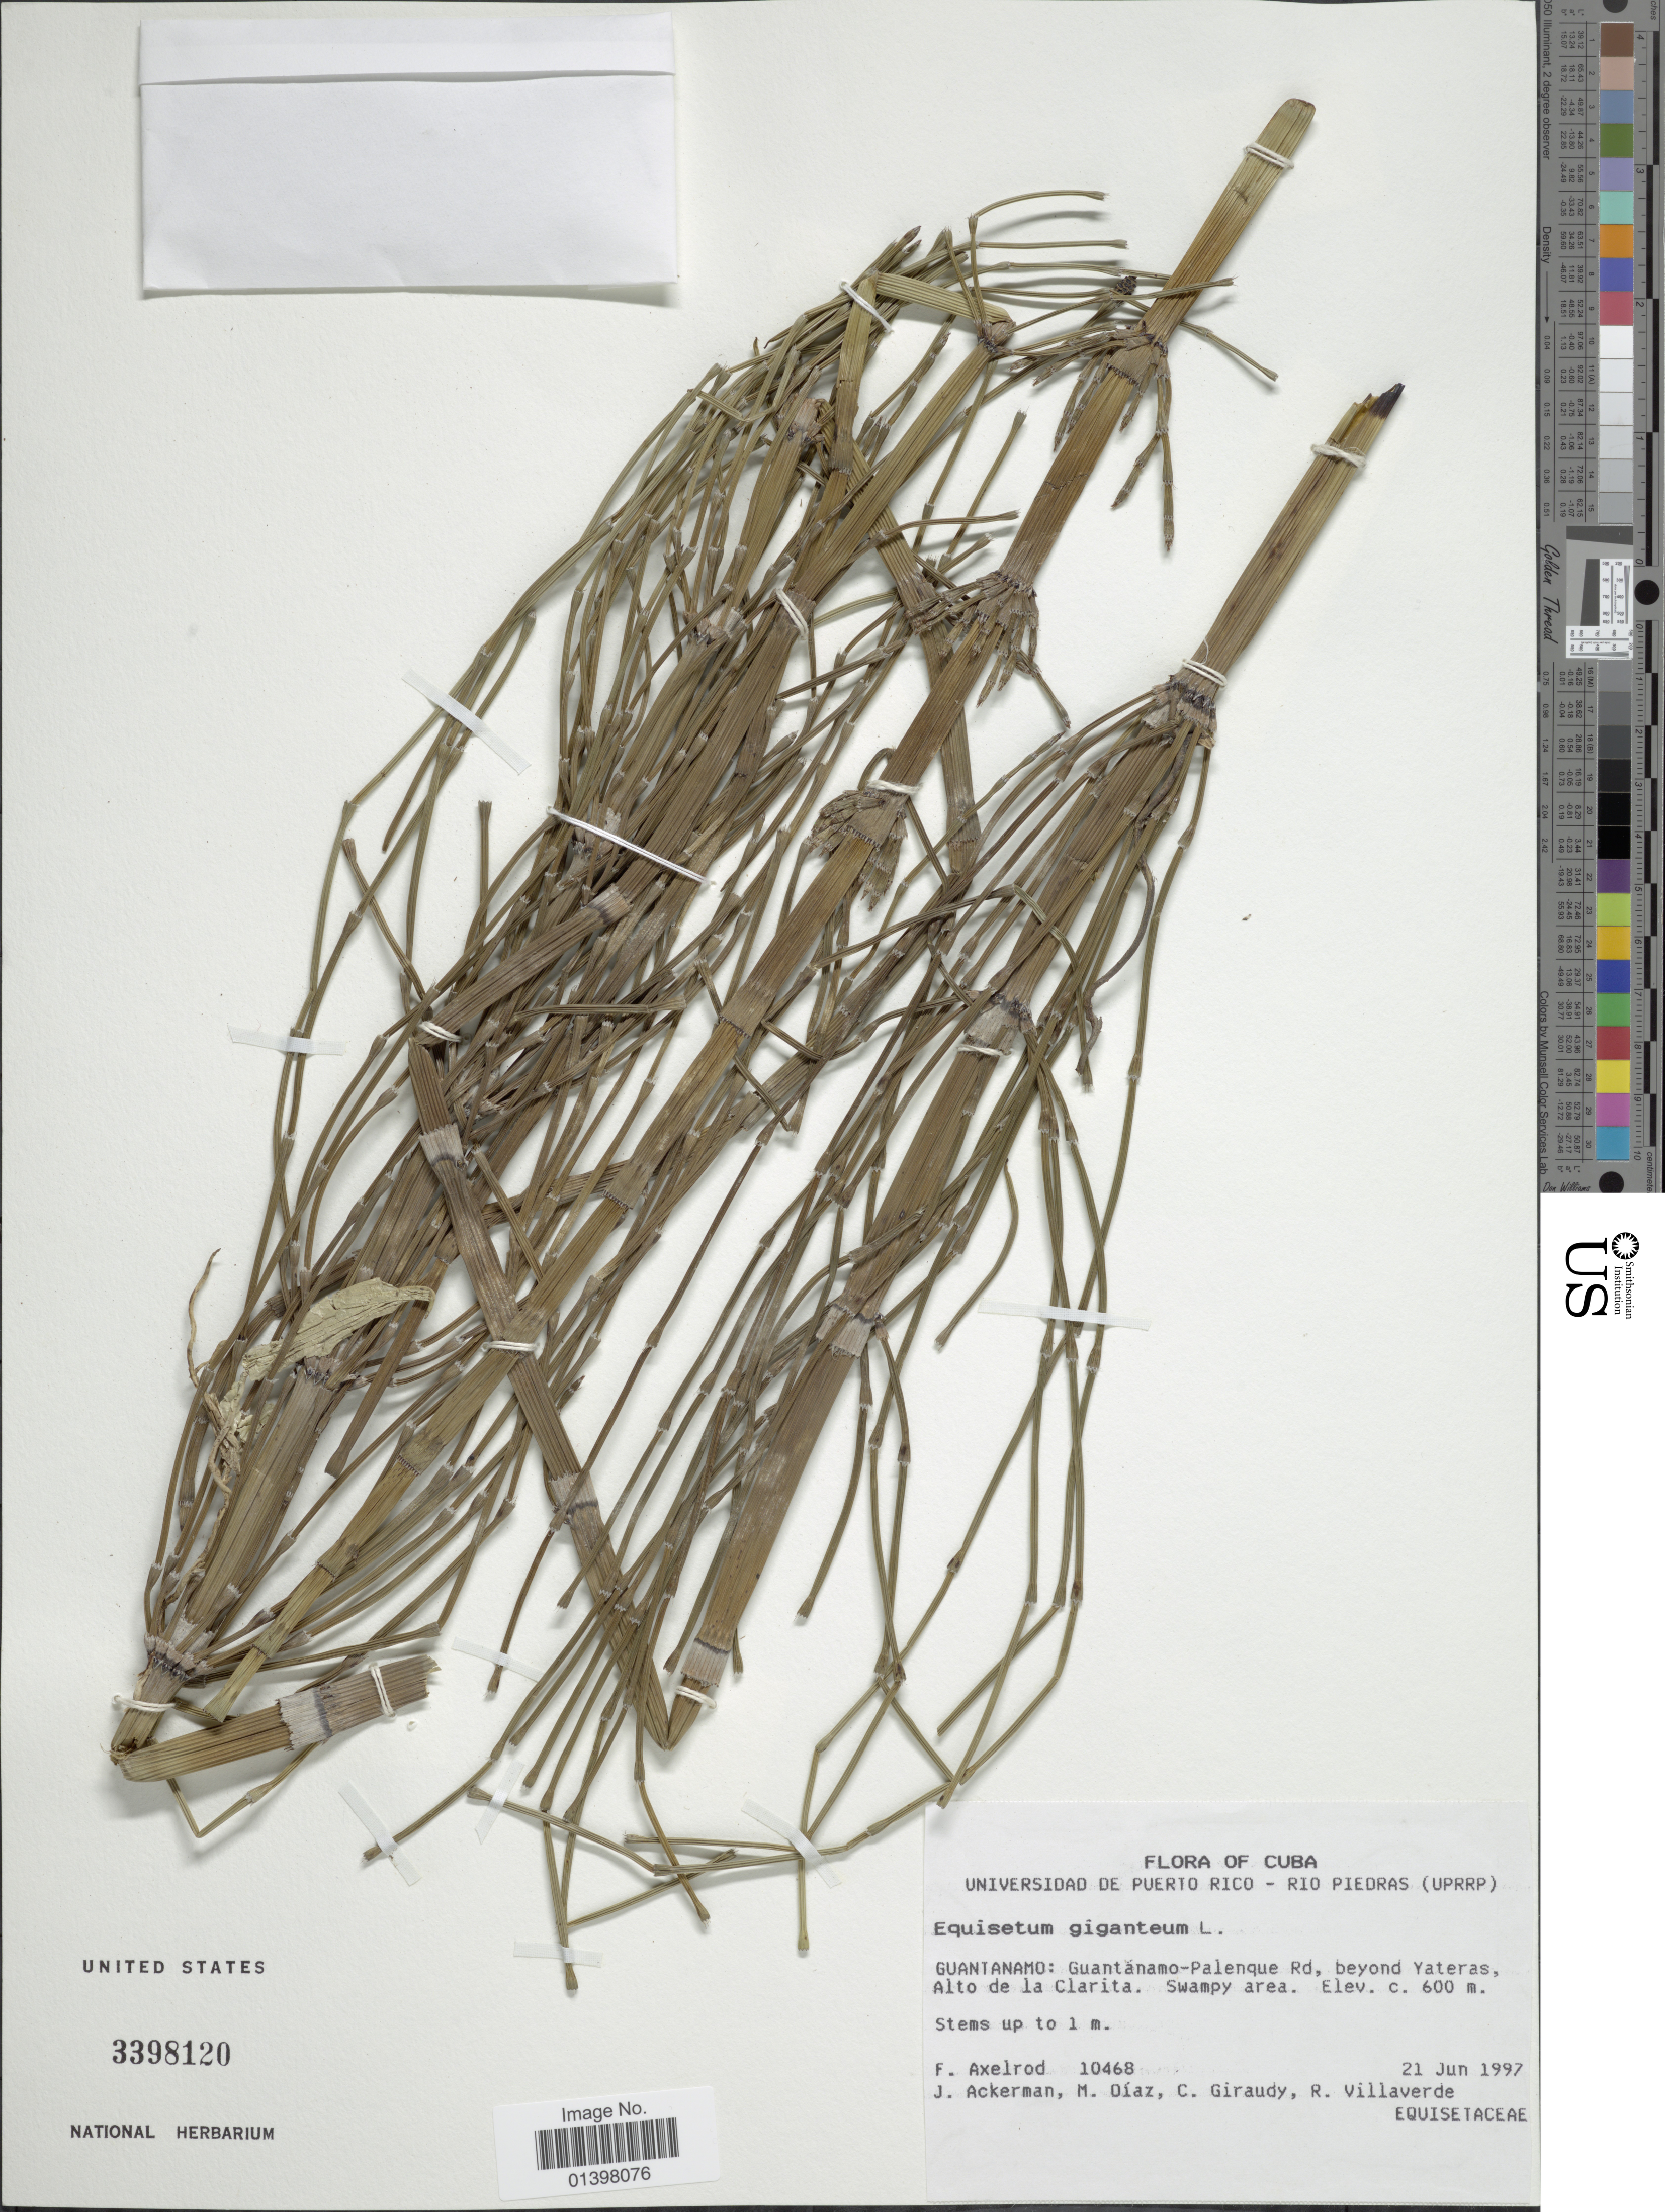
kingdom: Plantae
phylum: Tracheophyta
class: Polypodiopsida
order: Equisetales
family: Equisetaceae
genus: Equisetum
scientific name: Equisetum giganteum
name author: L.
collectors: F. Axelrod, J. Ackerman, M. Díaz, C. Giraudy & R. Villaverde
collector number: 10468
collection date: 1997-06-21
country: Cuba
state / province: Guantánamo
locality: Guantanamo-Palenque Rd, beyond Yateras Alto de la Clarita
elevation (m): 600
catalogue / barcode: US 3398120